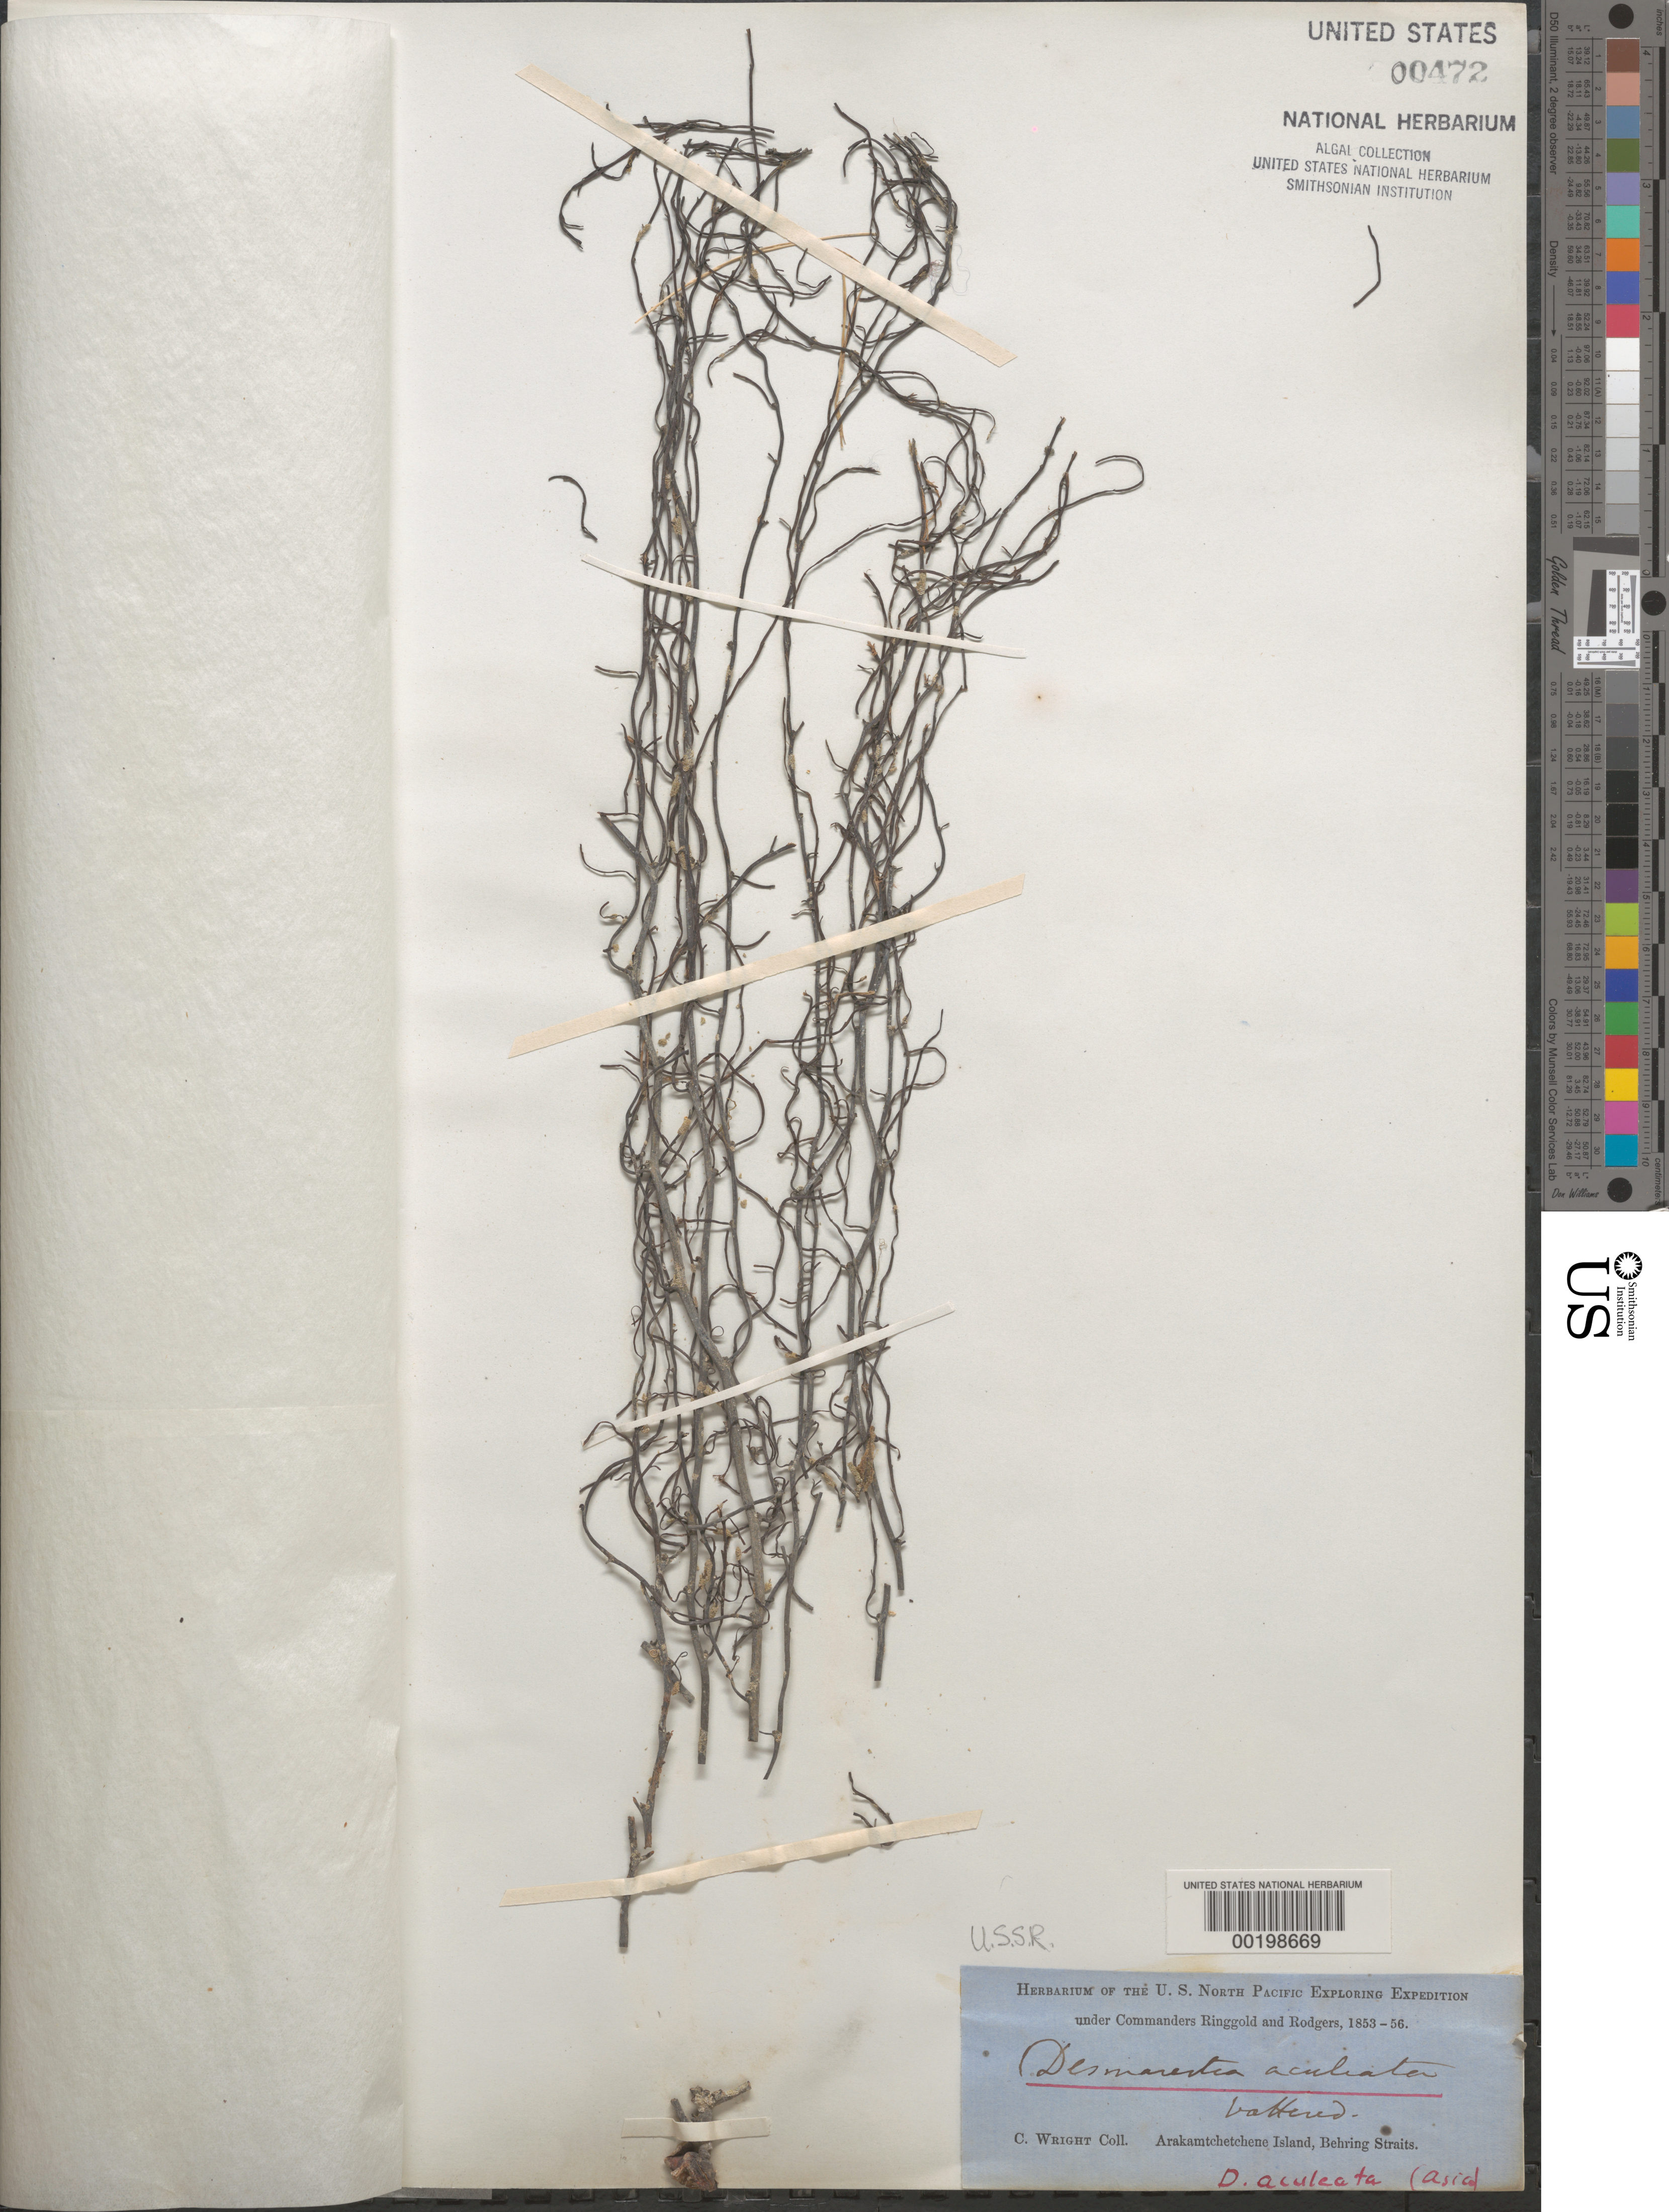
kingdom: Chromista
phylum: Ochrophyta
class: Phaeophyceae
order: Desmarestiales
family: Desmarestiaceae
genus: Desmarestia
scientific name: Desmarestia aculeata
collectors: C. Wright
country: Russian Federation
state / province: Chukotka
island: Arakamchechen Island [Arakamtchetchene Island]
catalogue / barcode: US 472